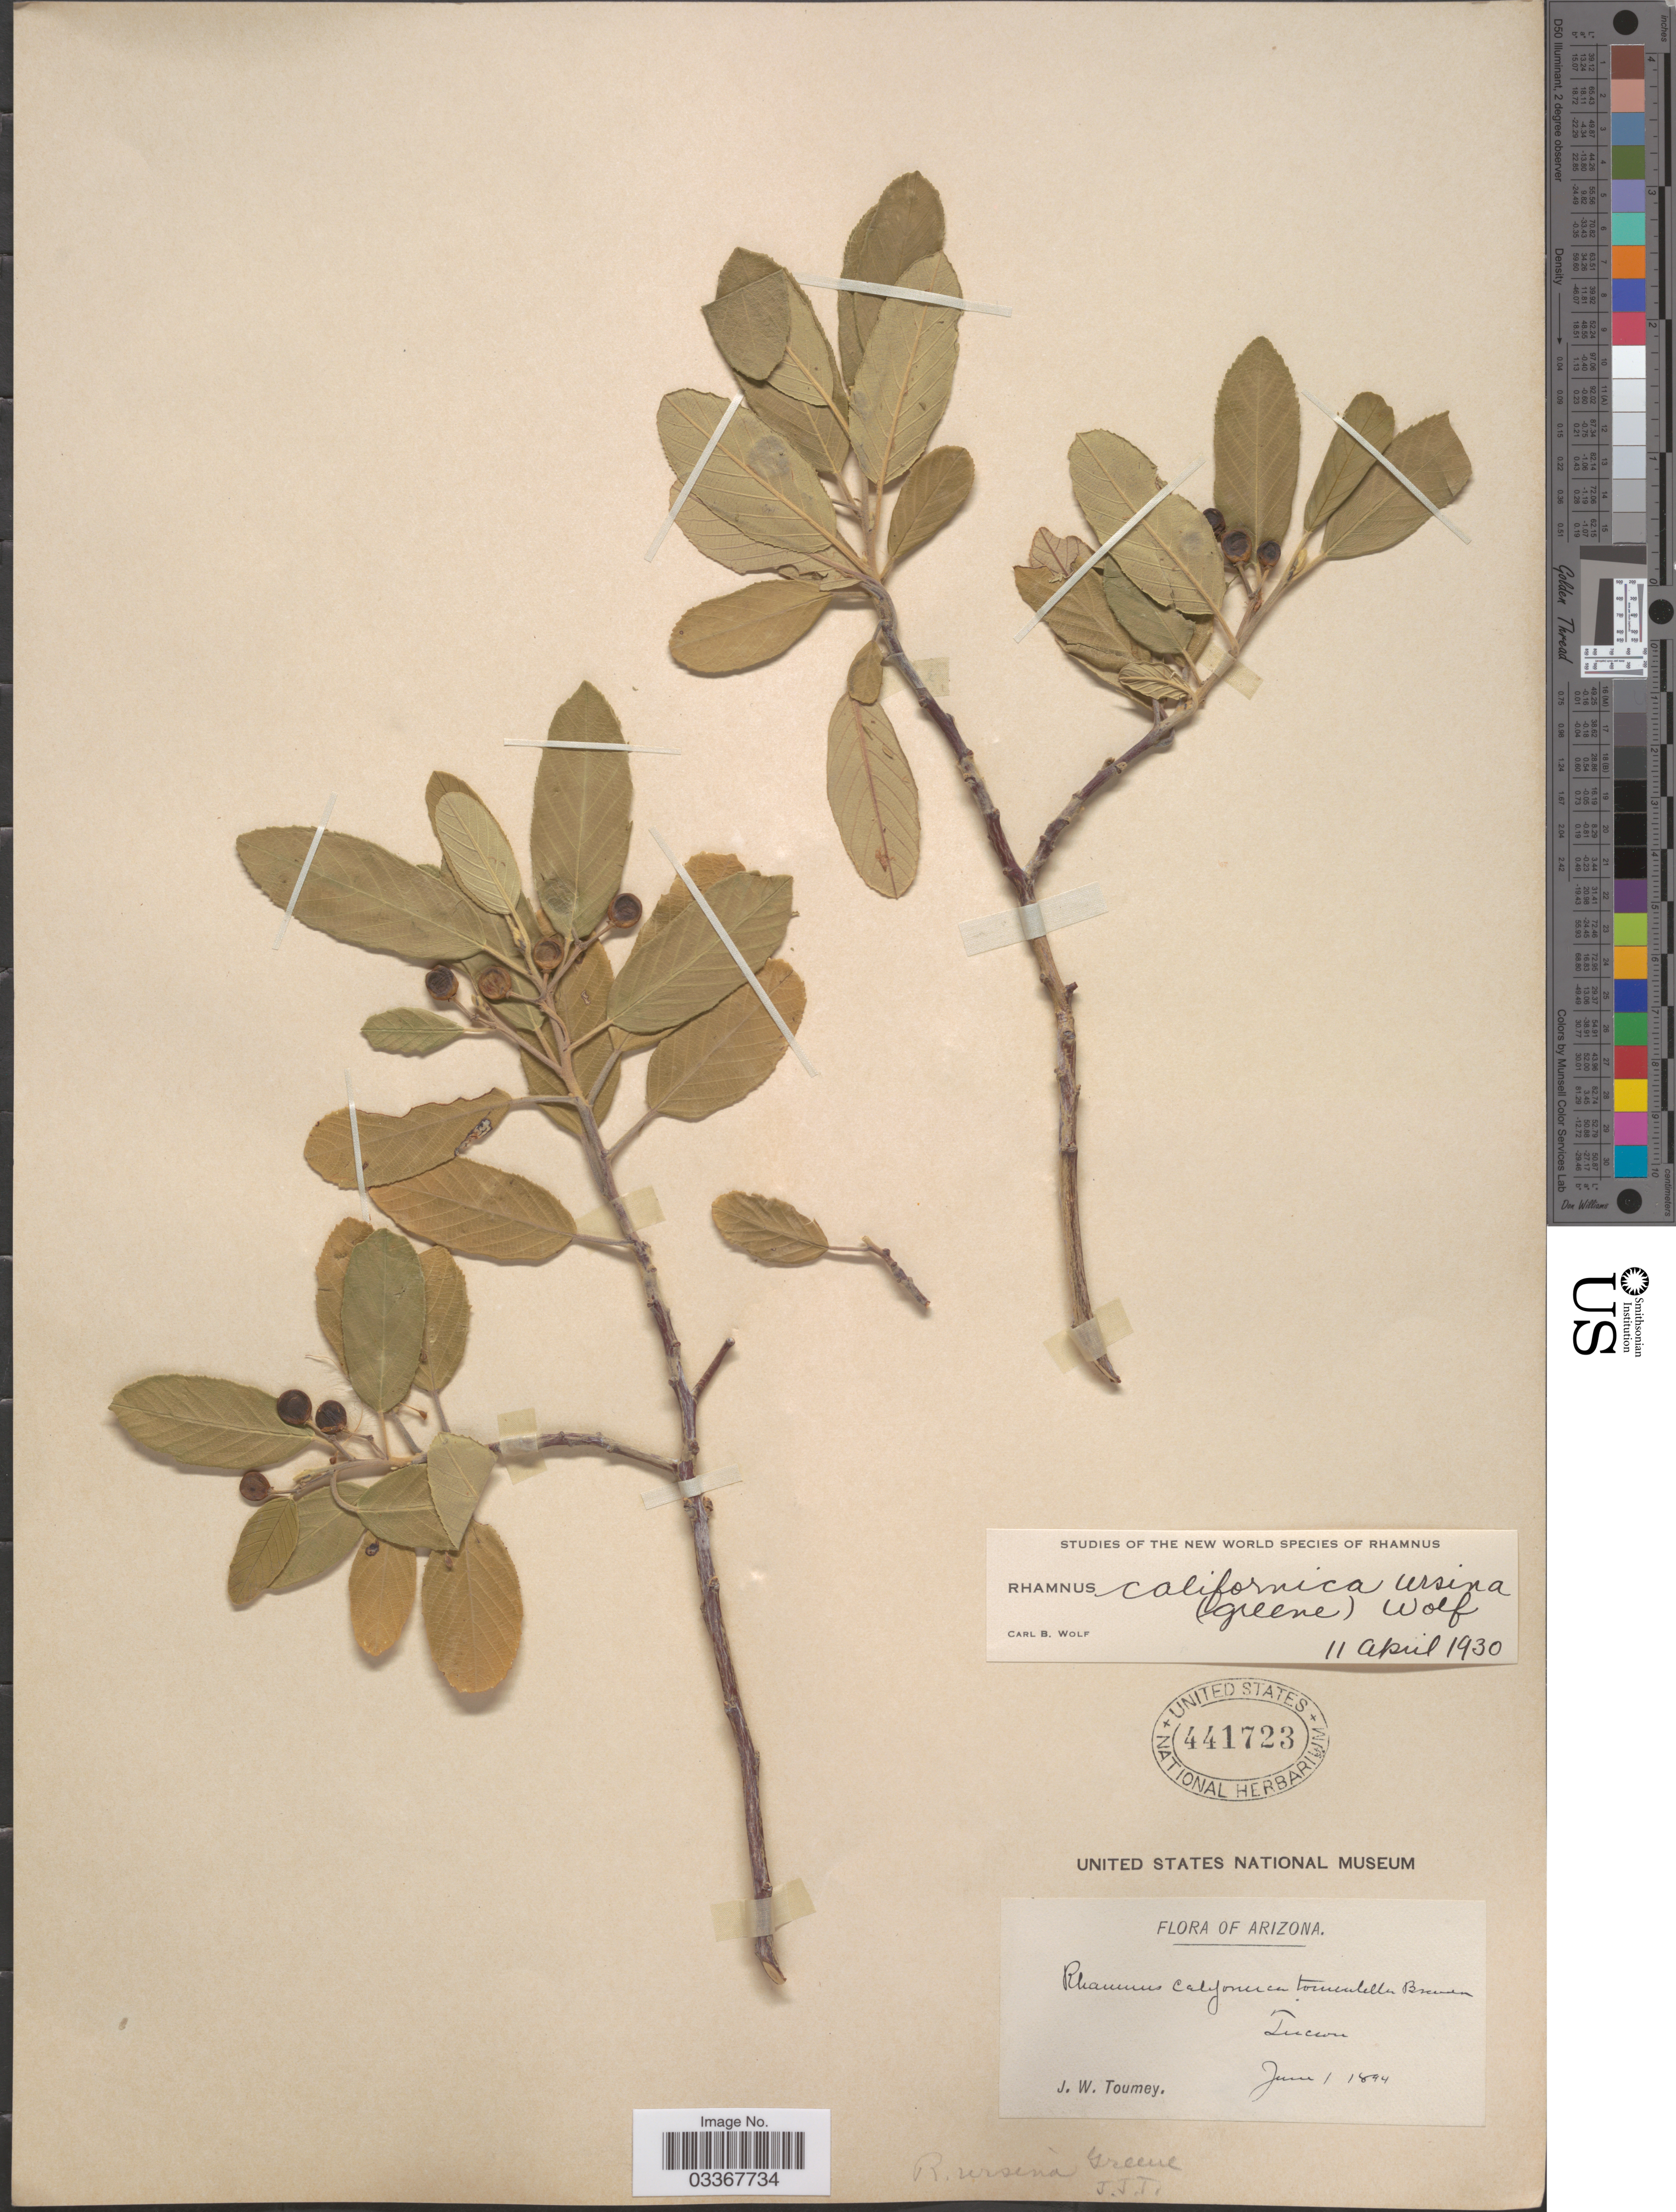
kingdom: Plantae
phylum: Tracheophyta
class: Magnoliopsida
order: Rosales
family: Rhamnaceae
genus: Frangula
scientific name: Frangula californica subsp. ursina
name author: (Greene) Kartesz & Gandhi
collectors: J. W. Toumey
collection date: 1894-06-01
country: United States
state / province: Arizona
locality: Tucson.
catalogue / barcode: US 441723